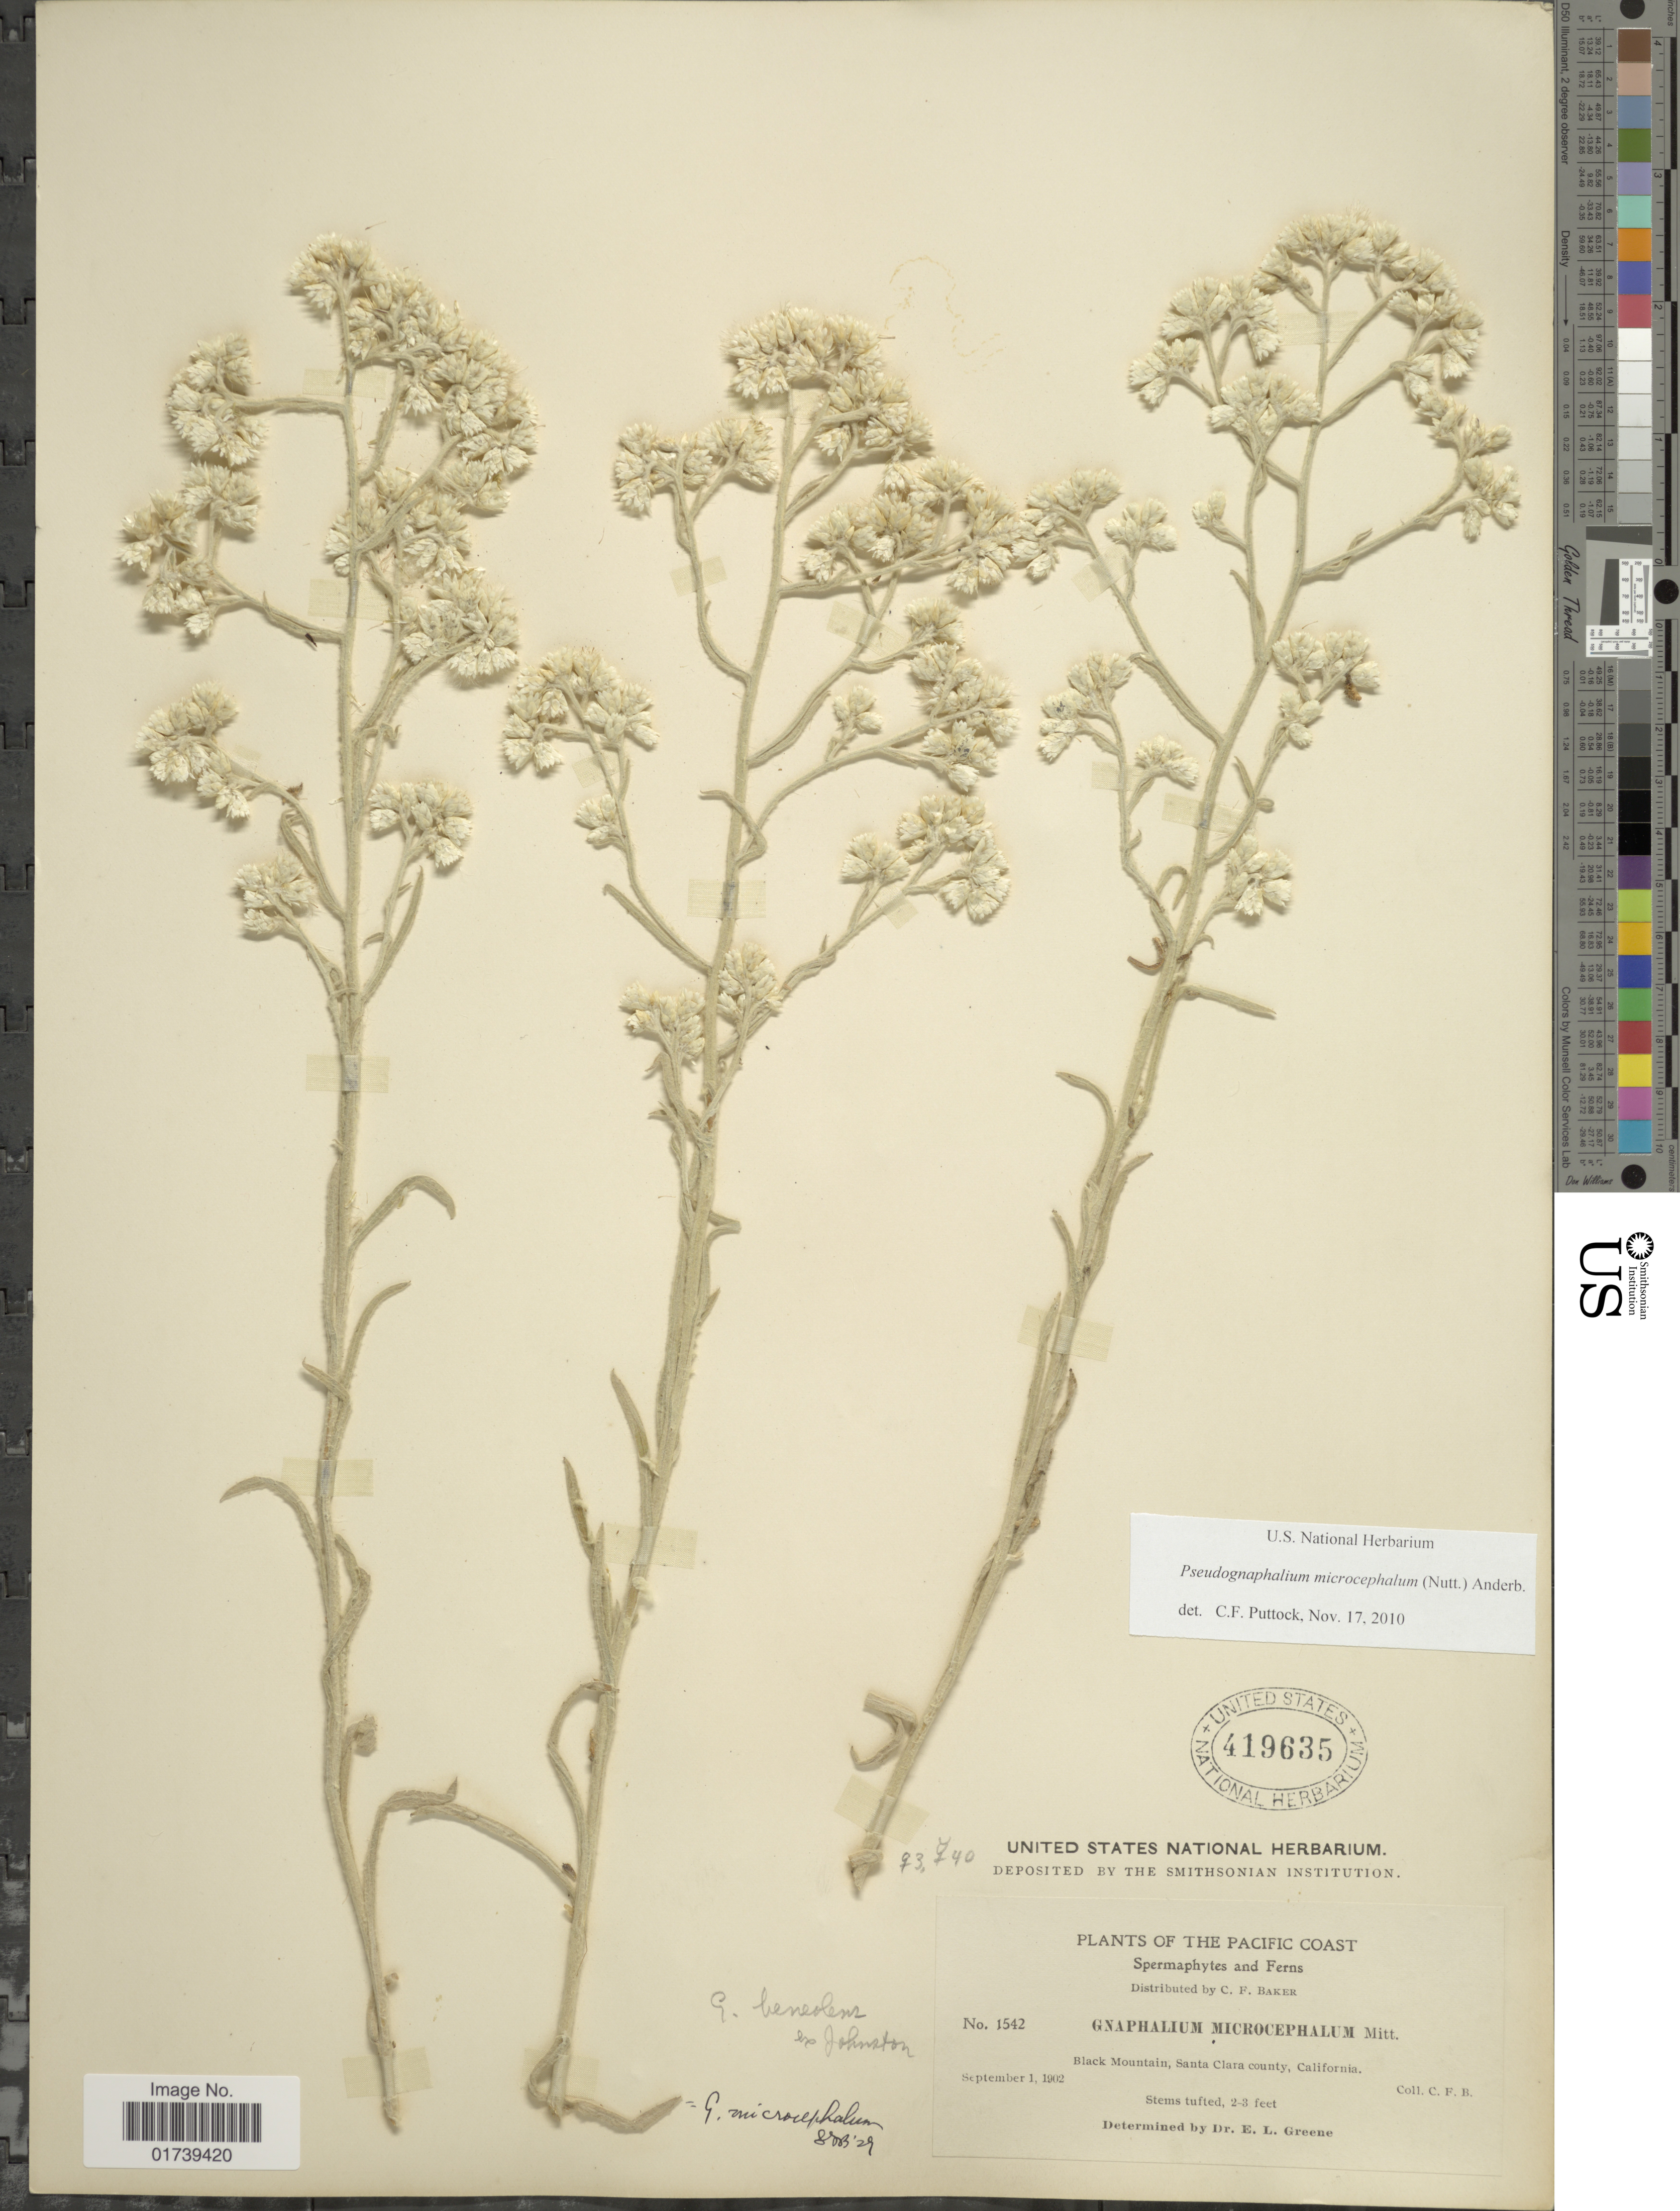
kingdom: Plantae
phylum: Tracheophyta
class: Magnoliopsida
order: Asterales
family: Asteraceae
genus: Pseudognaphalium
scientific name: Pseudognaphalium microcephalum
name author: (Nutt.) Anderb.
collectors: C. F. Baker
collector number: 1542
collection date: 1902-09-01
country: United States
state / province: California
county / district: Santa Clara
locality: Black Mountain, Santa Clara County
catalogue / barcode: US 419635